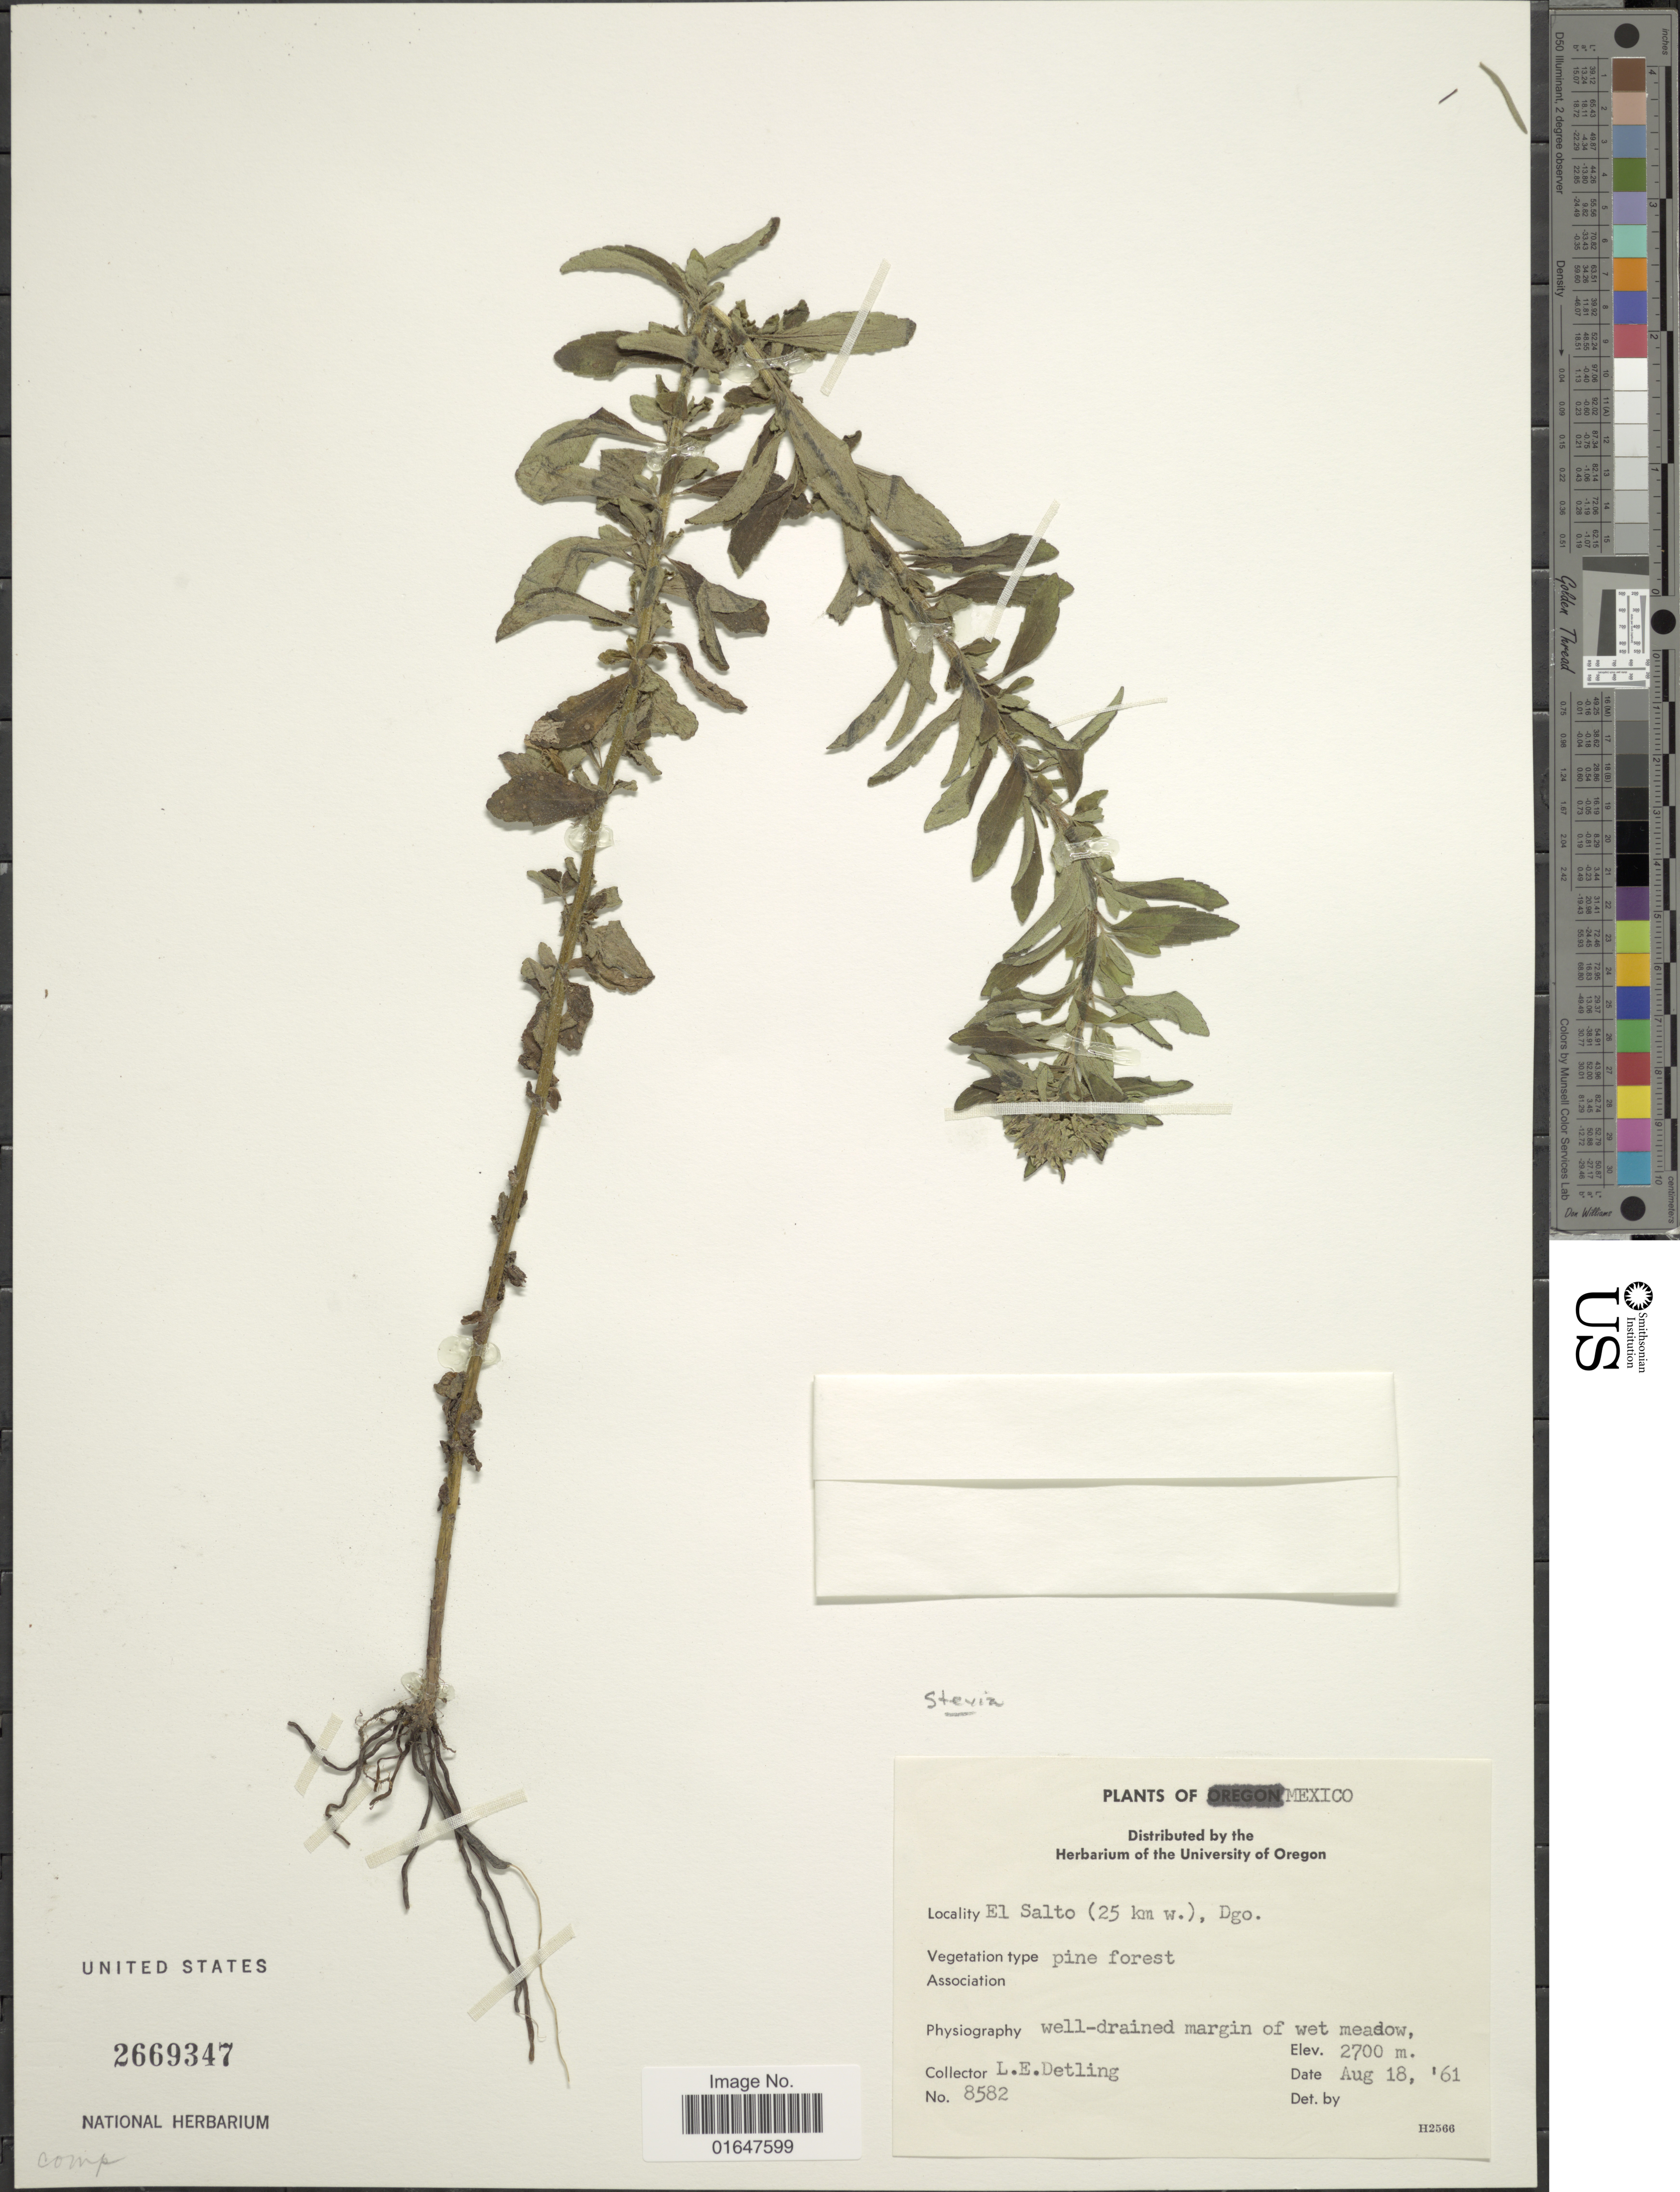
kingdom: Plantae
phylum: Tracheophyta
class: Magnoliopsida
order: Asterales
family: Asteraceae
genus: Stevia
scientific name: Stevia sp.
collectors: L. E. Detling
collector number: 8582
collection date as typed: Transcribed d/m/y: 18/8/61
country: Mexico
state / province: Durango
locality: El Salto (25 km w,) Dgo.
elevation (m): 2700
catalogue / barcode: US 2669347